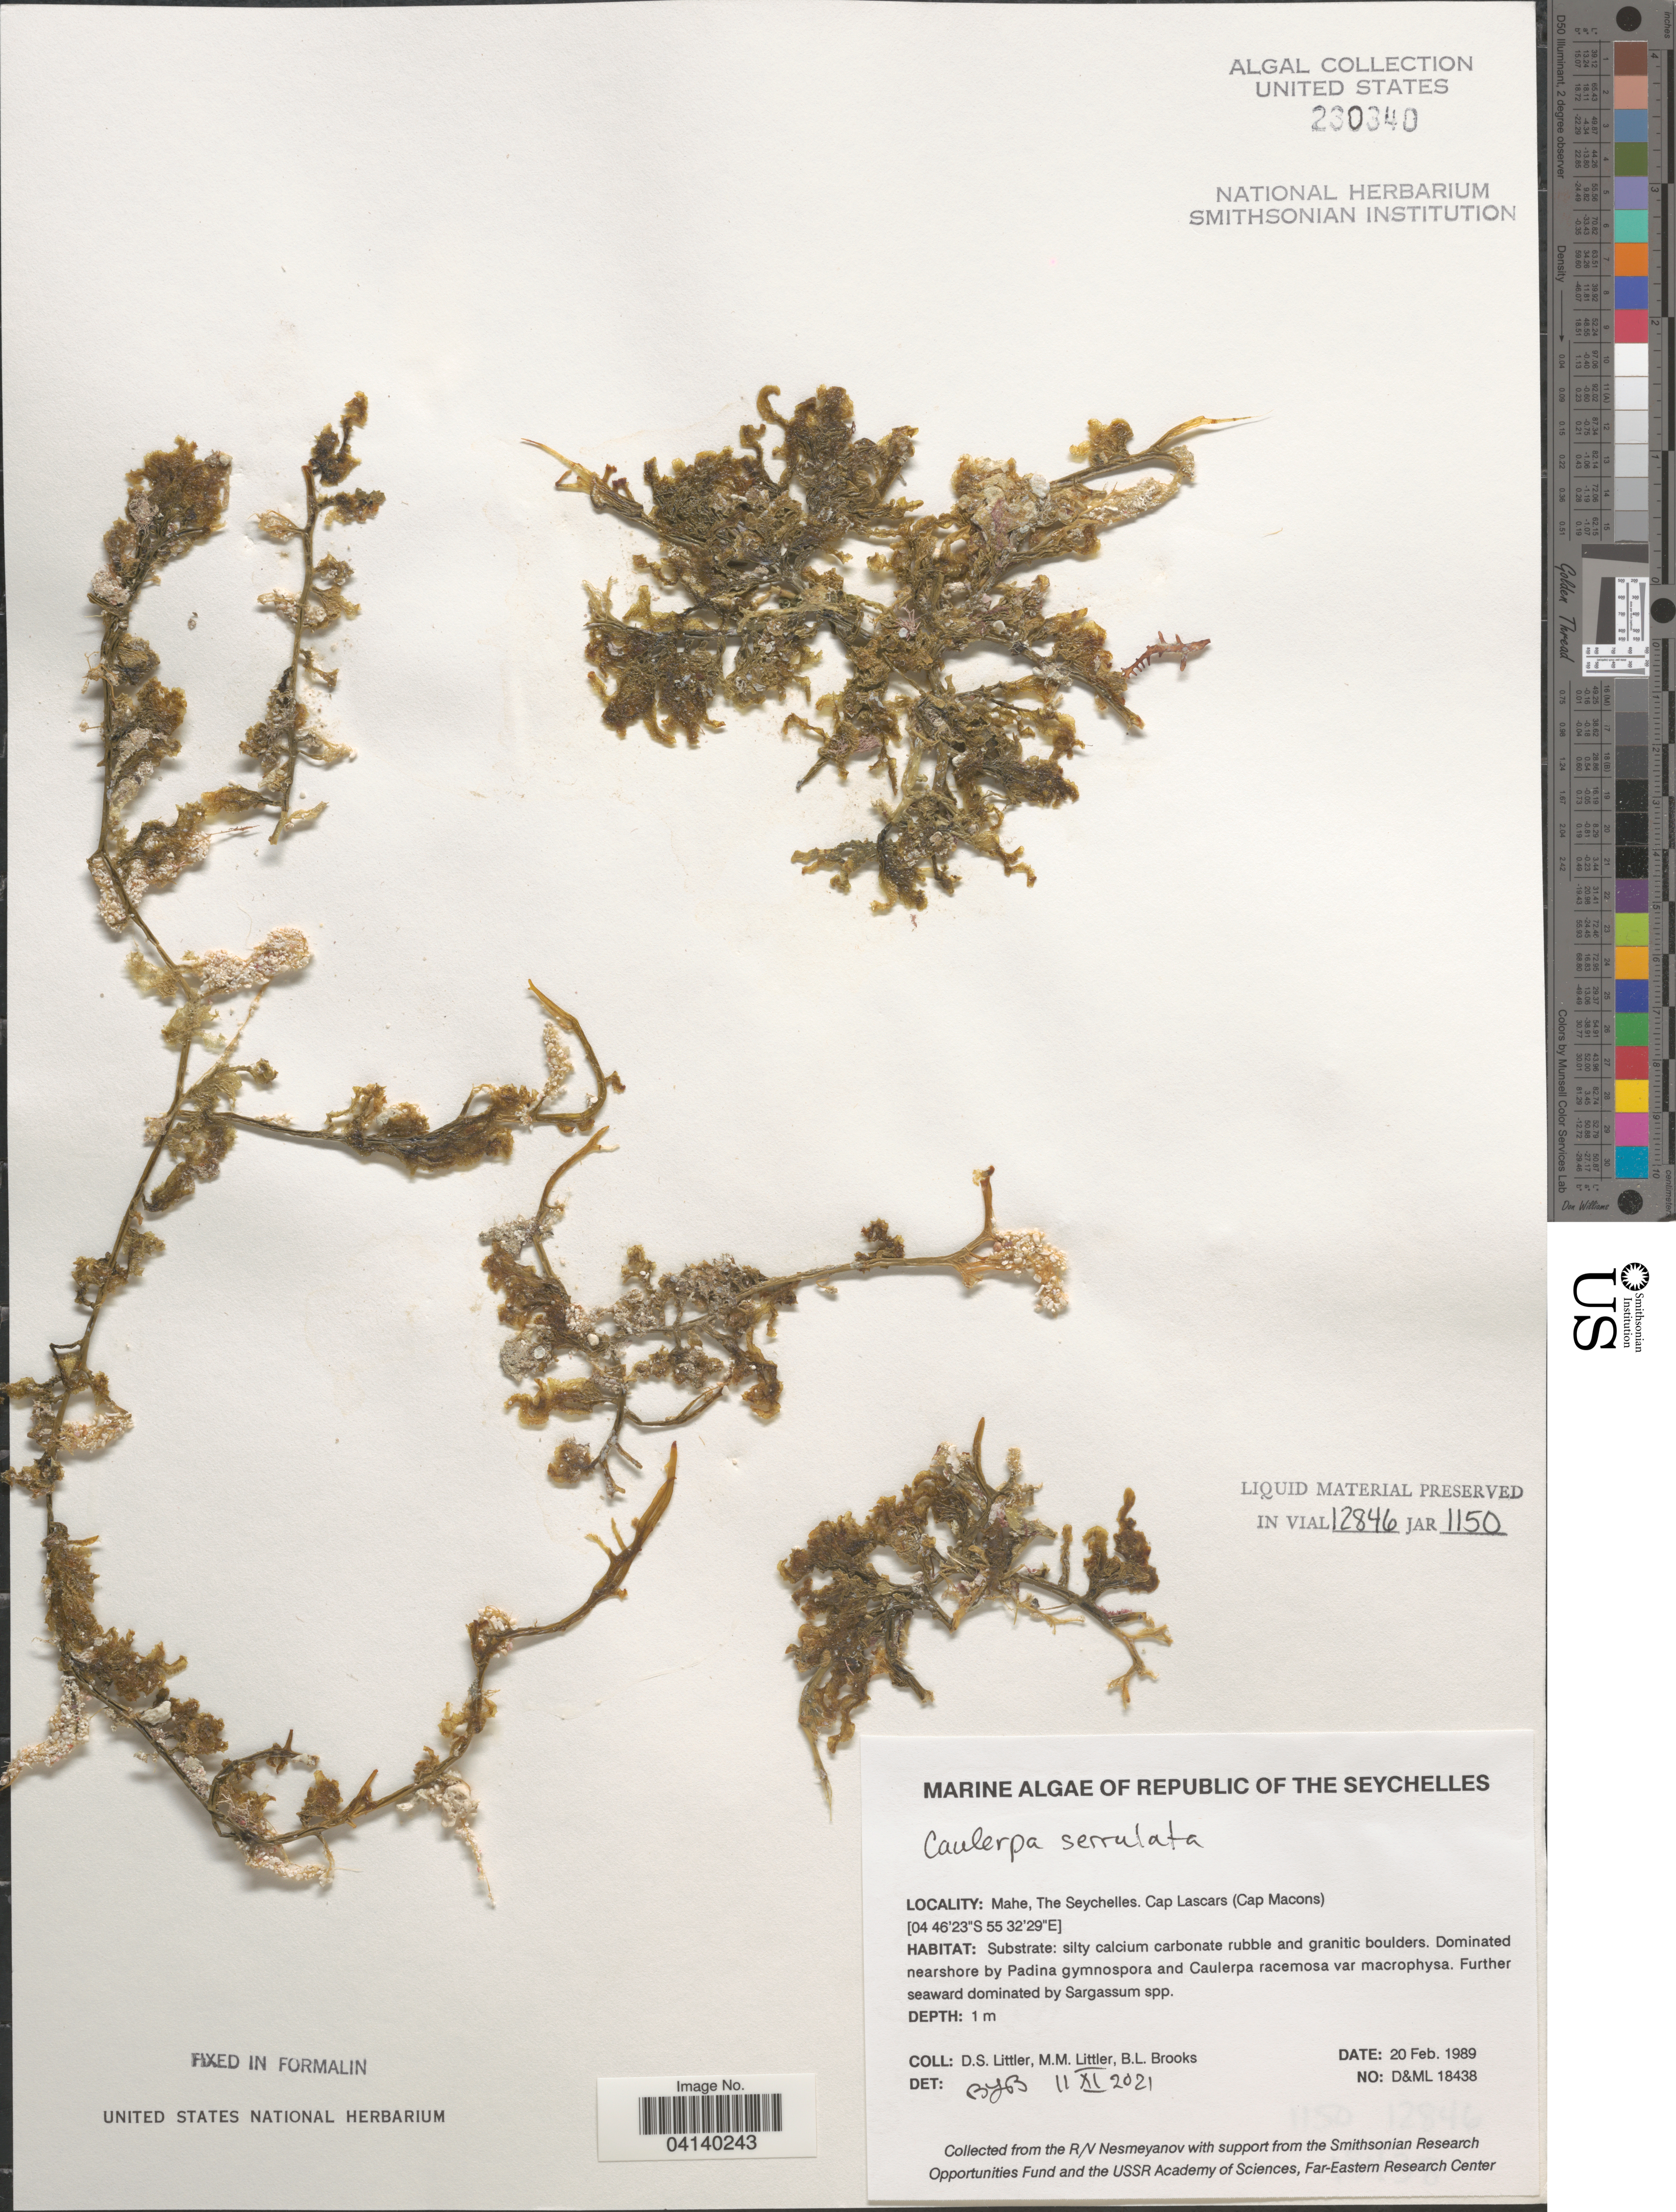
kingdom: Plantae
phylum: Chlorophyta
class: Ulvophyceae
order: Bryopsidales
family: Caulerpaceae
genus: Caulerpa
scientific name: Caulerpa serrulata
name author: (Forssk.) J. Agardh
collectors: D. S. Littler & B. Brooks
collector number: D&ML18438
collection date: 1989-02-20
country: Seychelles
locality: Republic of the Seychelles. Mahe. Cap Lascars (Cap Macons).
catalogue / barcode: US 230340